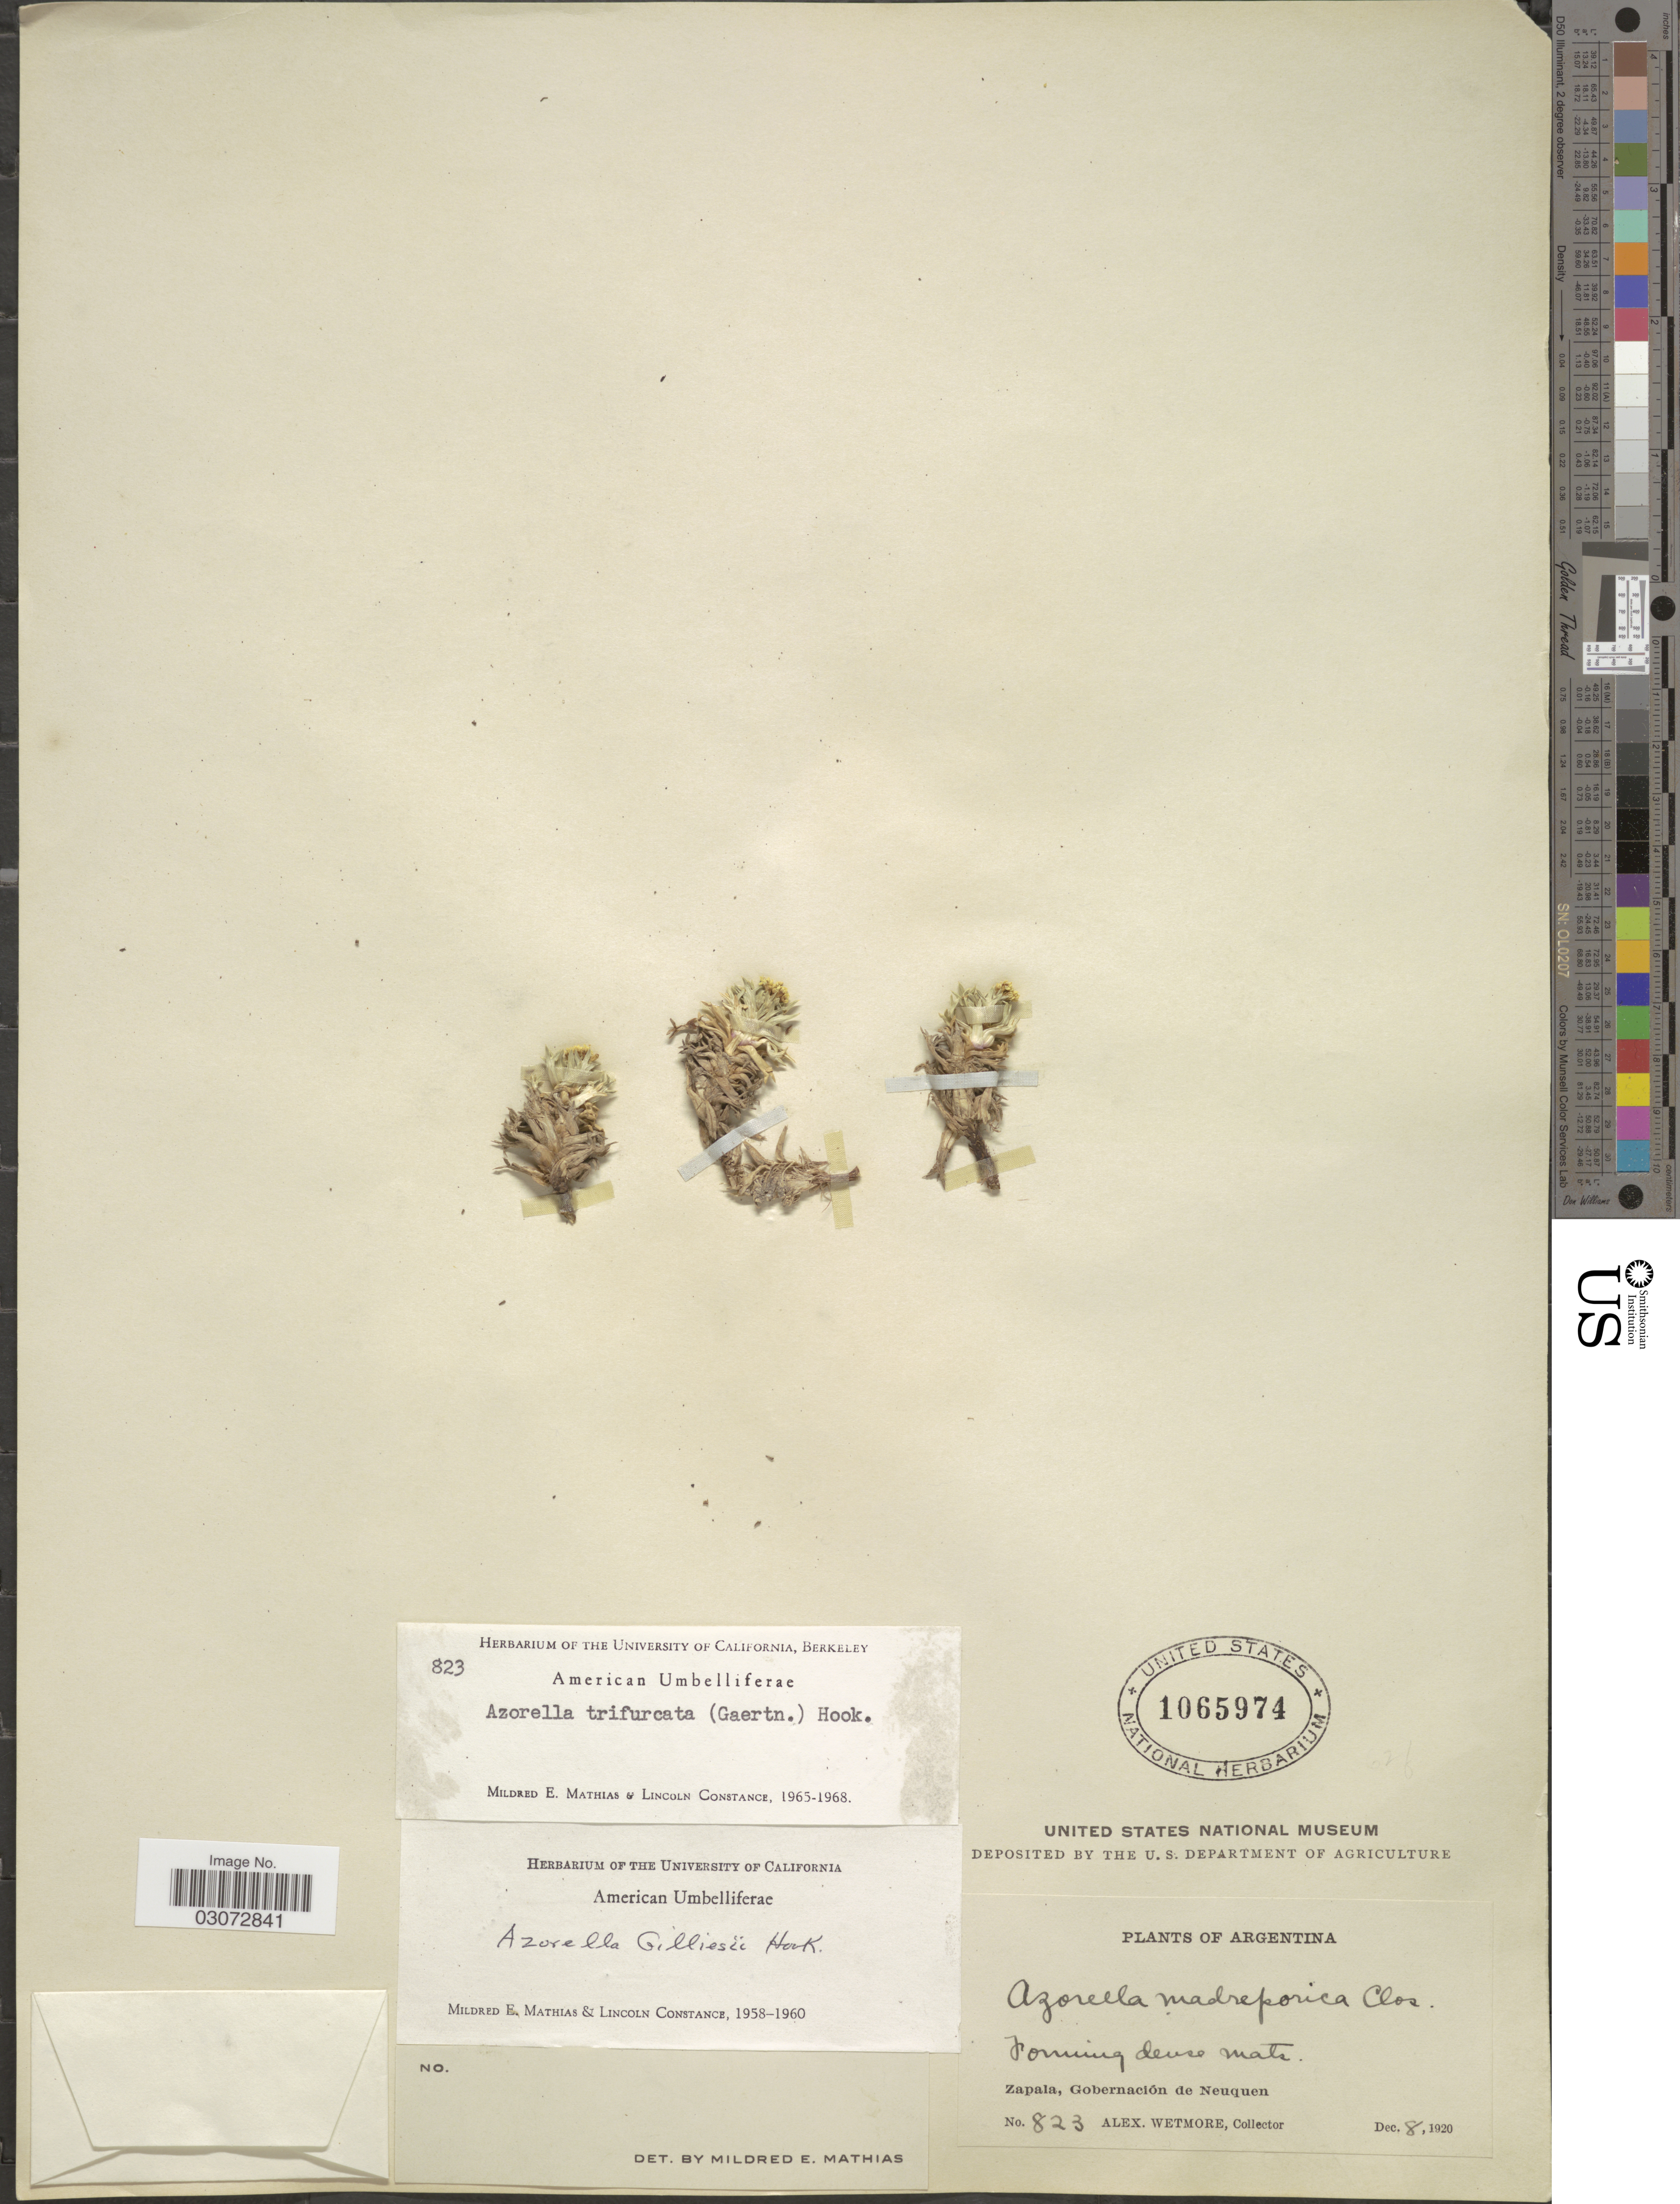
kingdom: Plantae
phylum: Tracheophyta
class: Magnoliopsida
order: Apiales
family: Apiaceae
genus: Azorella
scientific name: Azorella trifurcata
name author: (Gaertn.) Pers.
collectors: A. Wetmore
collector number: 823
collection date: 1920-12-08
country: Argentina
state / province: Neuquen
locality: Zapala, Gobernación de Neuquen.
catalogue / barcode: US 1065974